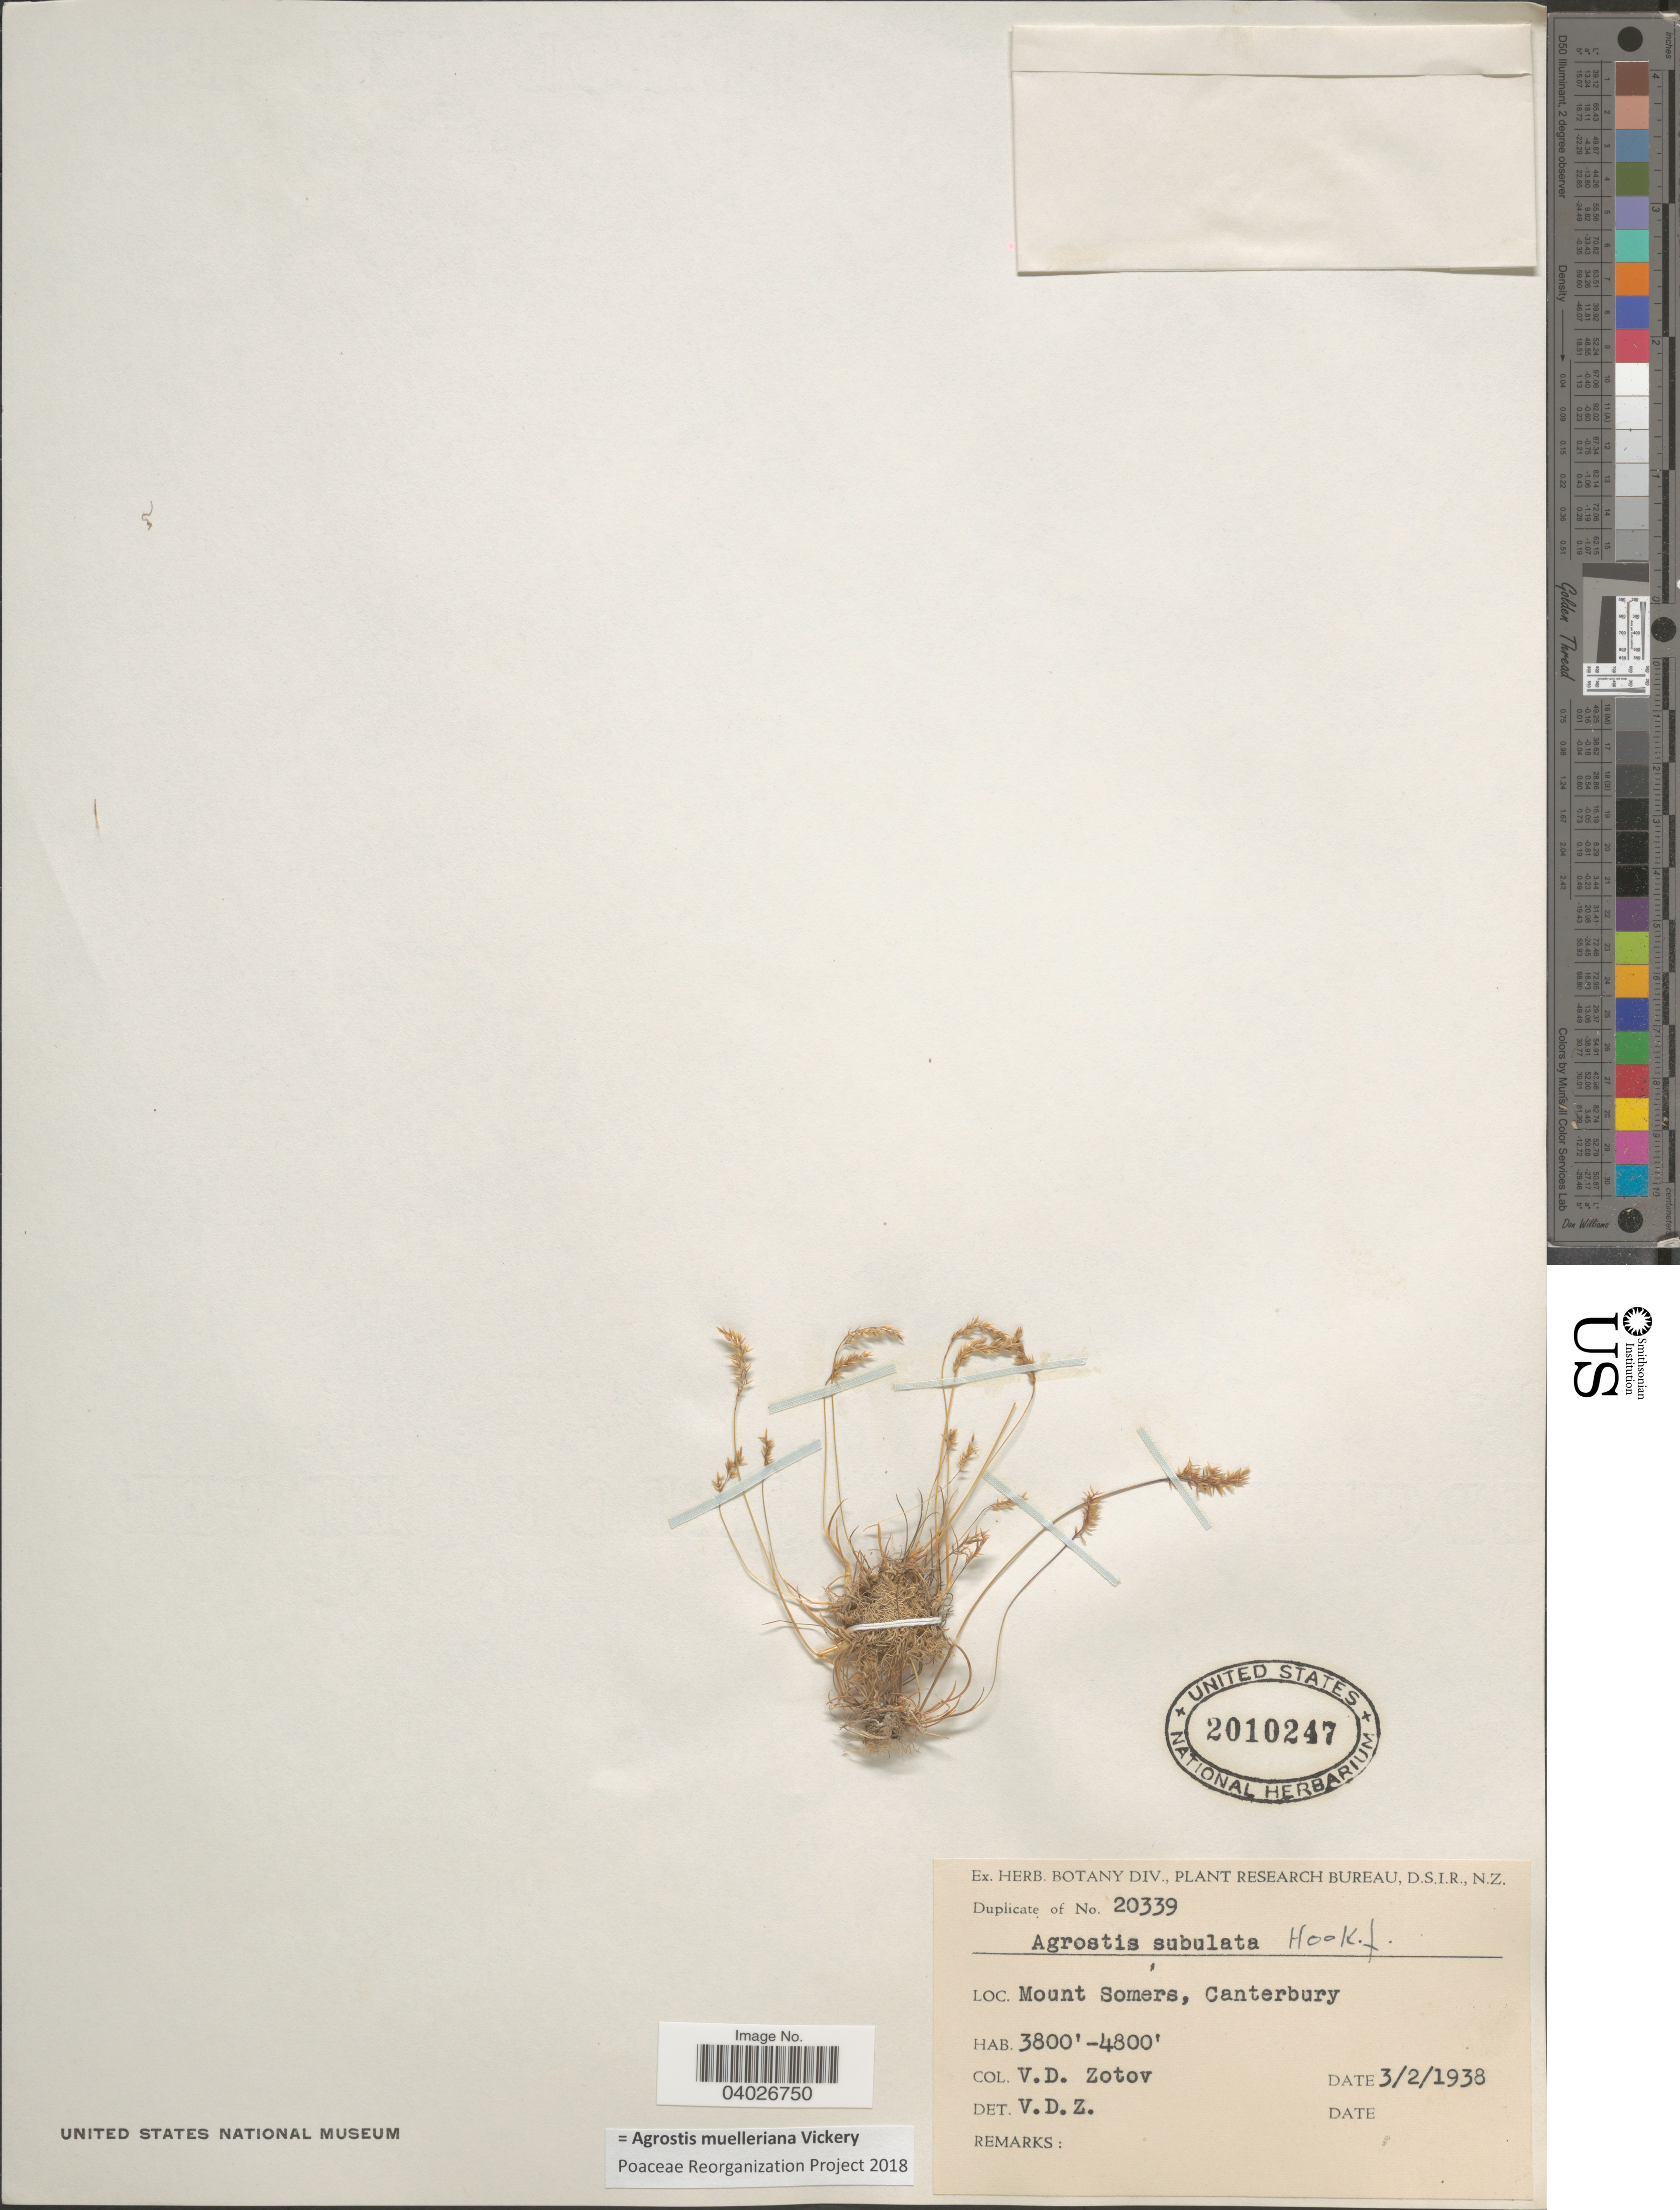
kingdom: Plantae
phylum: Tracheophyta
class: Liliopsida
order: Poales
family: Poaceae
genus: Agrostis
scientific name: Agrostis muelleriana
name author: Vickery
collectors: V. Zotov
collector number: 20339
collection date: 1938-02-03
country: New Zealand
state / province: Canterbury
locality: Mount Somers.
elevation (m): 1158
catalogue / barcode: US 2010247